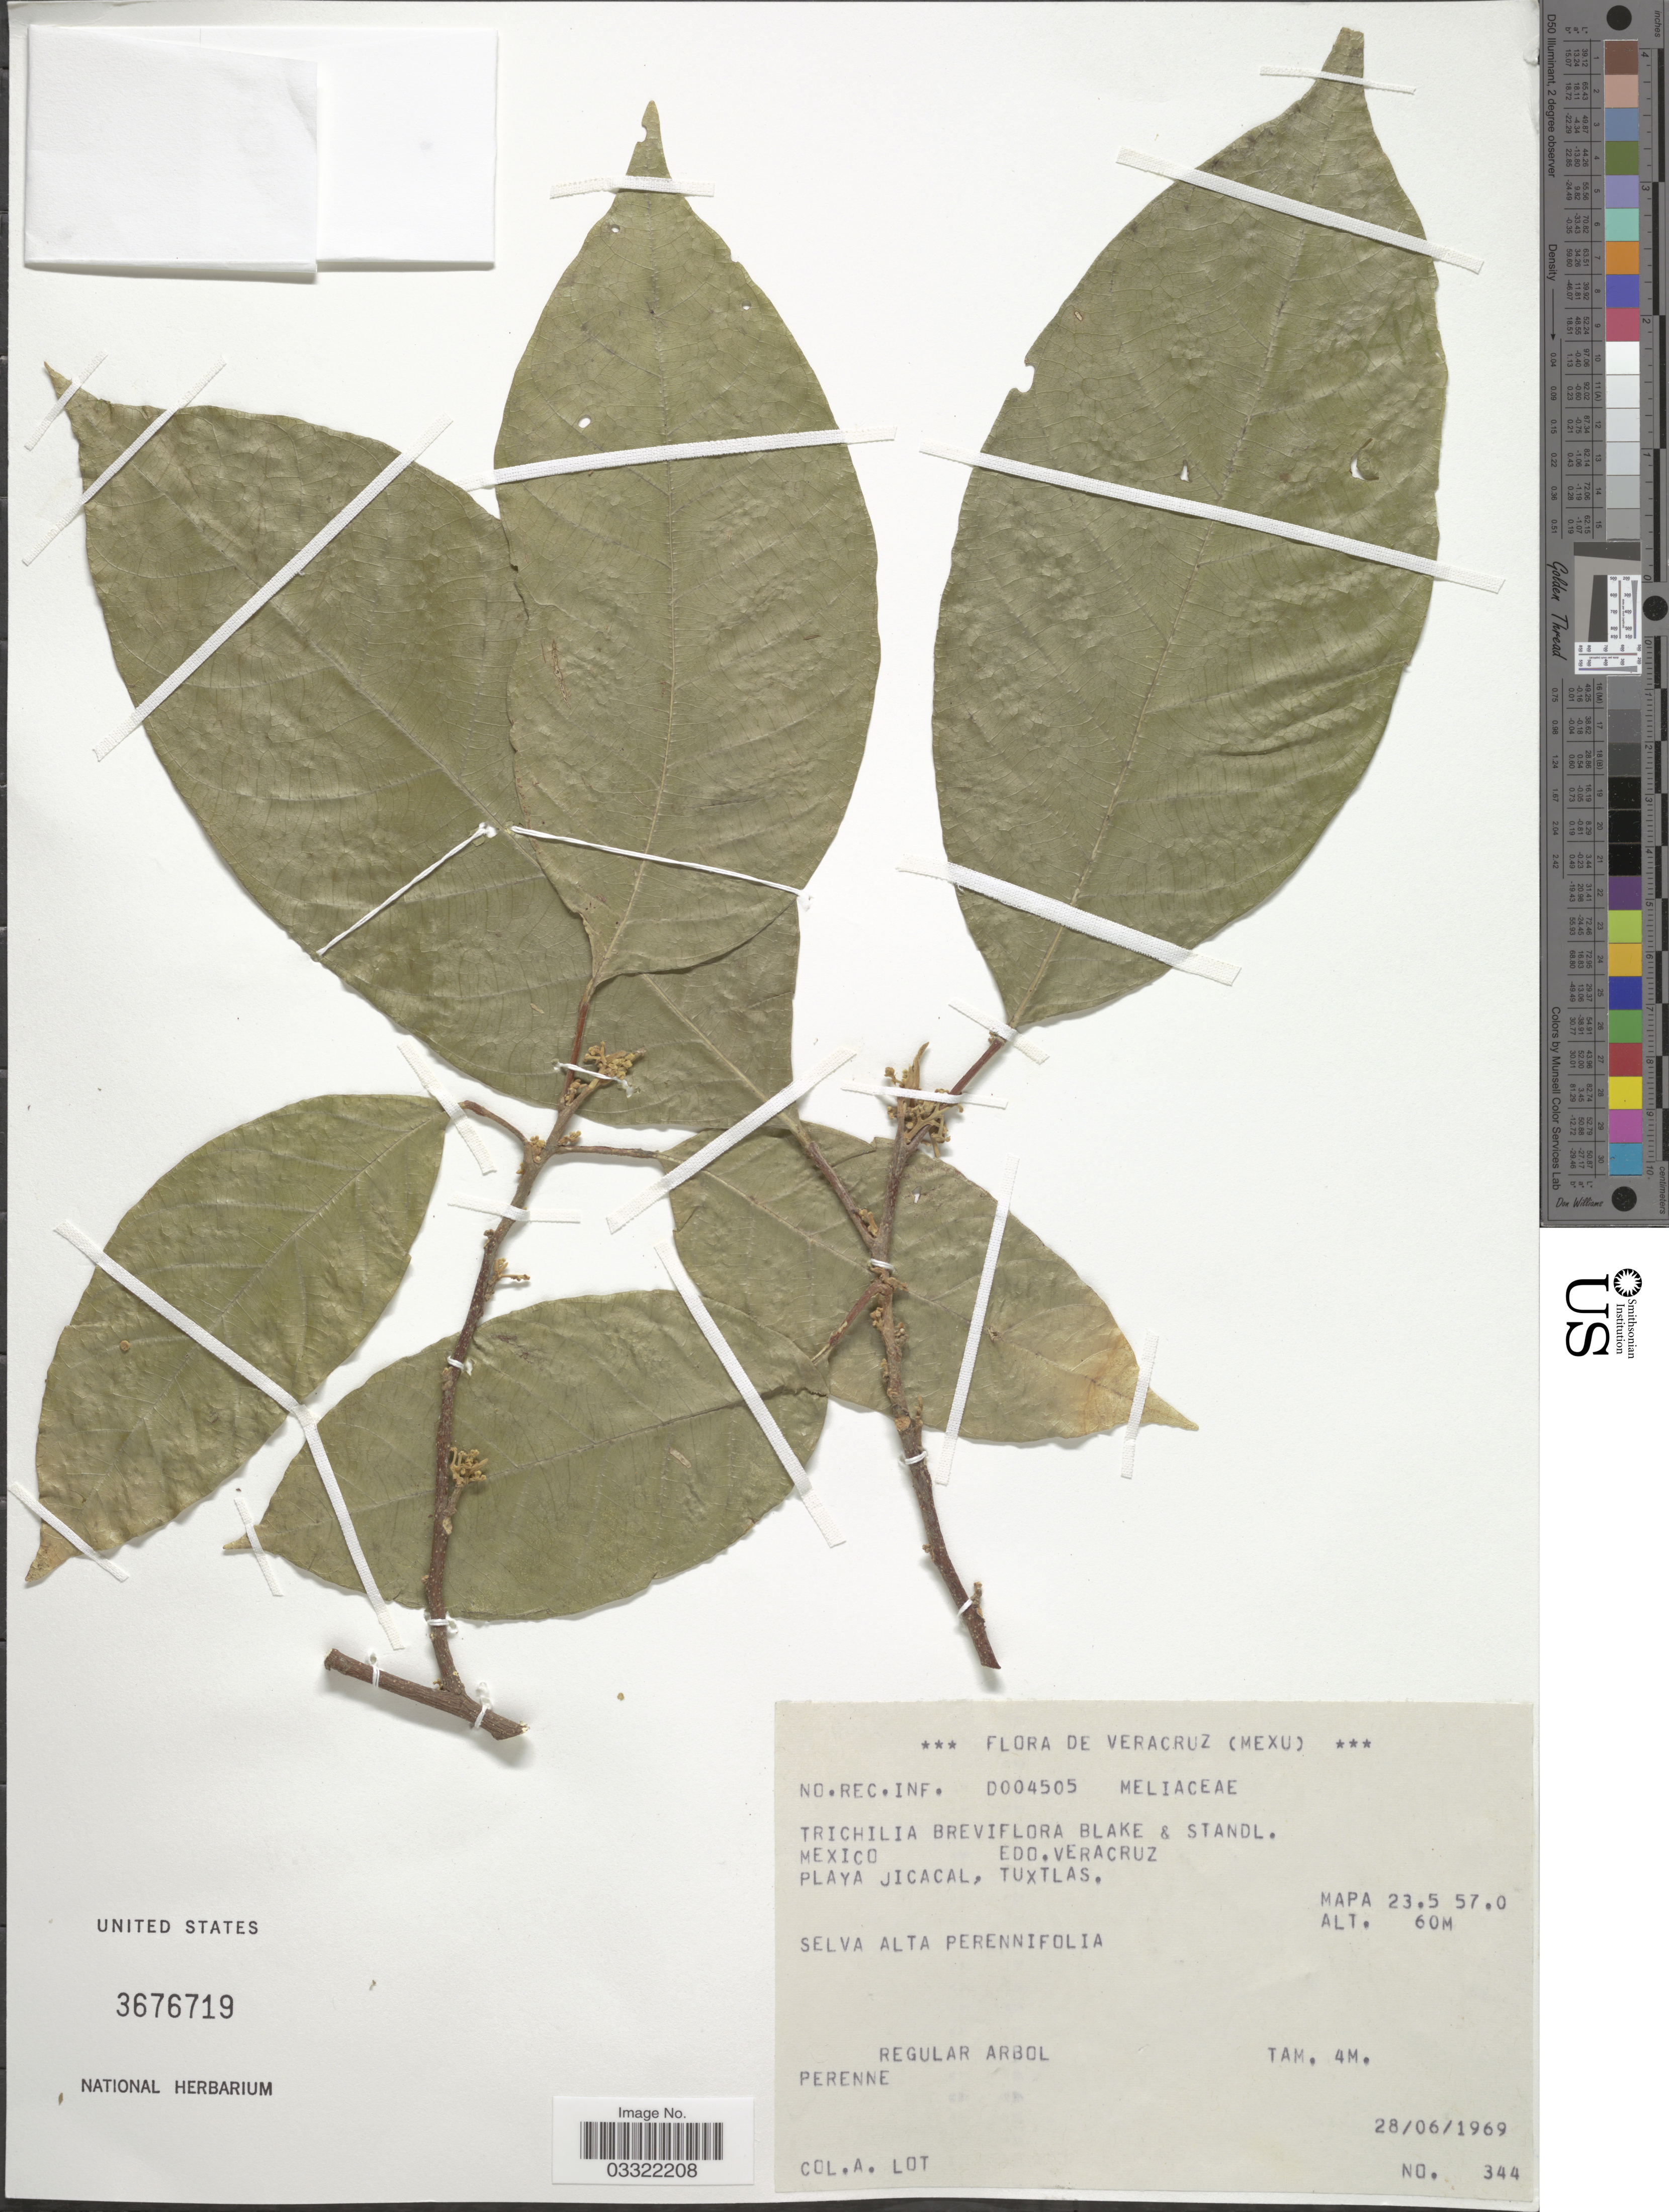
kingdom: Plantae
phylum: Tracheophyta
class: Magnoliopsida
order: Sapindales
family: Meliaceae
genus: Trichilia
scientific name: Trichilia breviflora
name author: S.F. Blake & Standl.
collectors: Lot, A.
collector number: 344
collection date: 1969-06-28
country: Mexico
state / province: Veracruz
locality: Edo. Veracruz. Playa Jicacal, tuxtlas. MAPA 23.5 57.0.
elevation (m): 60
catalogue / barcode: US 3676719